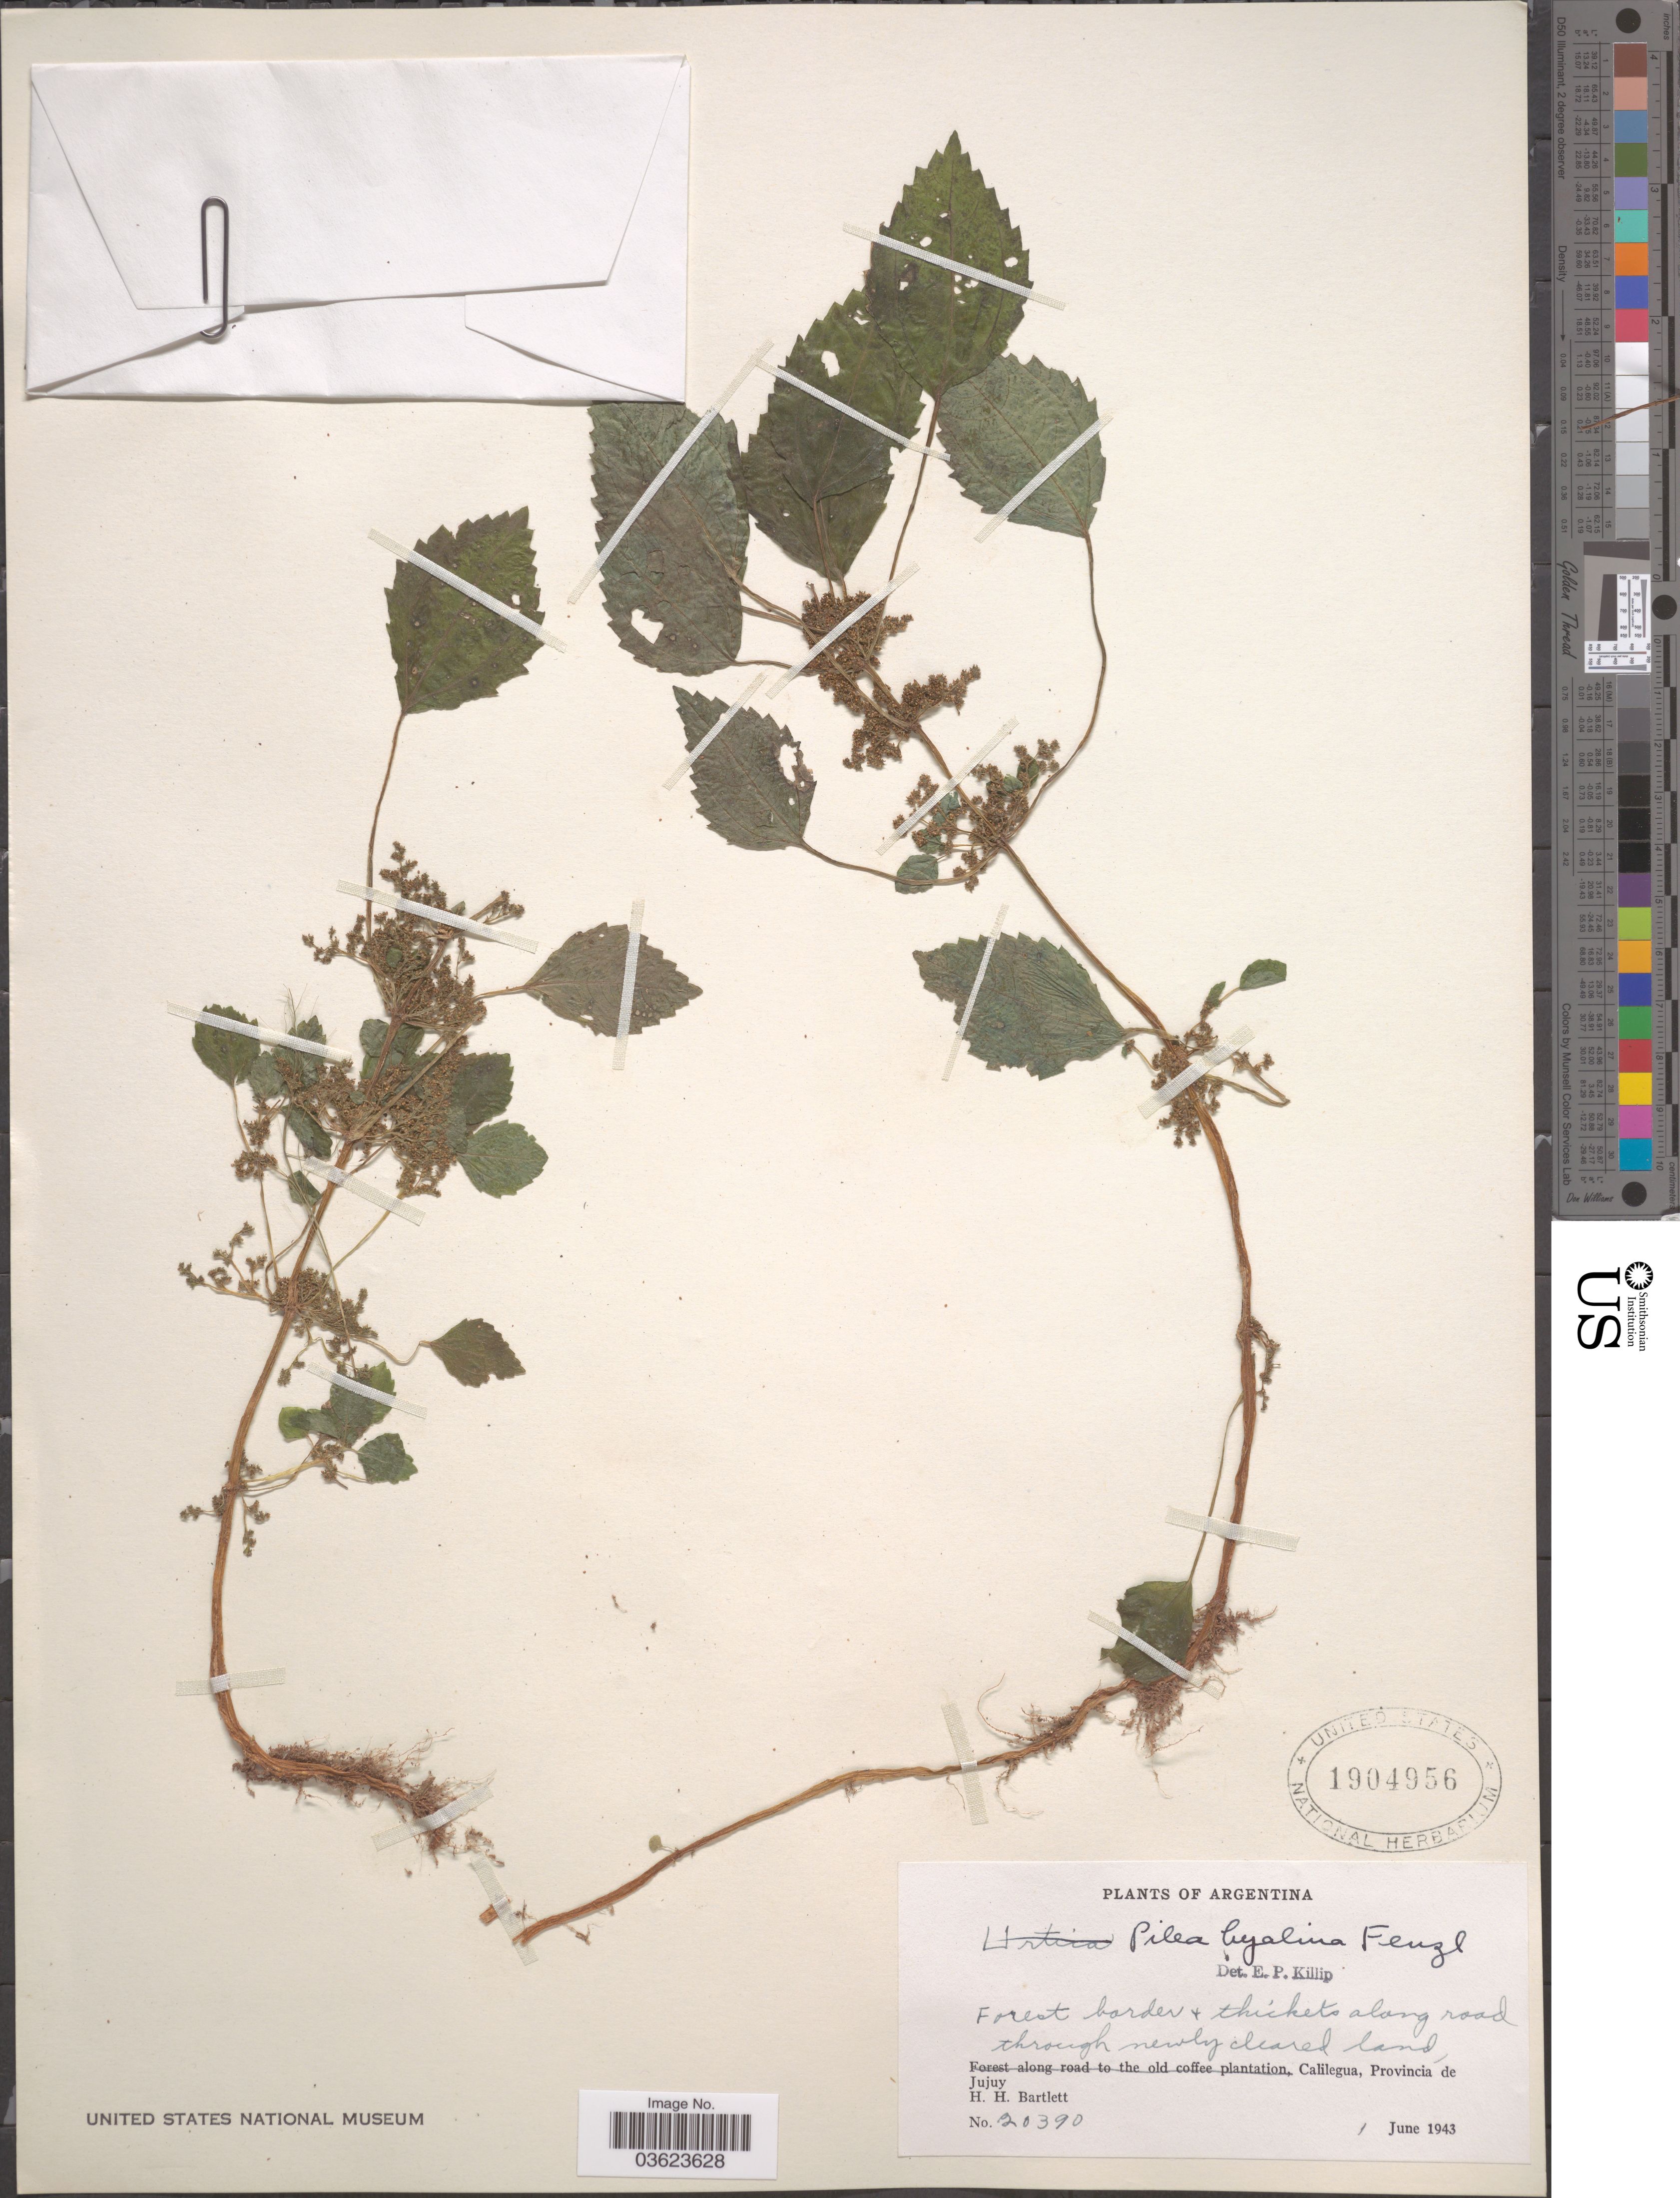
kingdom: Plantae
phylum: Tracheophyta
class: Magnoliopsida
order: Rosales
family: Urticaceae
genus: Pilea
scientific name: Pilea hyalina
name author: Fenzl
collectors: H. H. Bartlett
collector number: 20390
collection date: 1943-06-01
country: Argentina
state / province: Jujuy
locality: Calilegua, Provincia de Jujuy.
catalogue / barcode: US 1904956